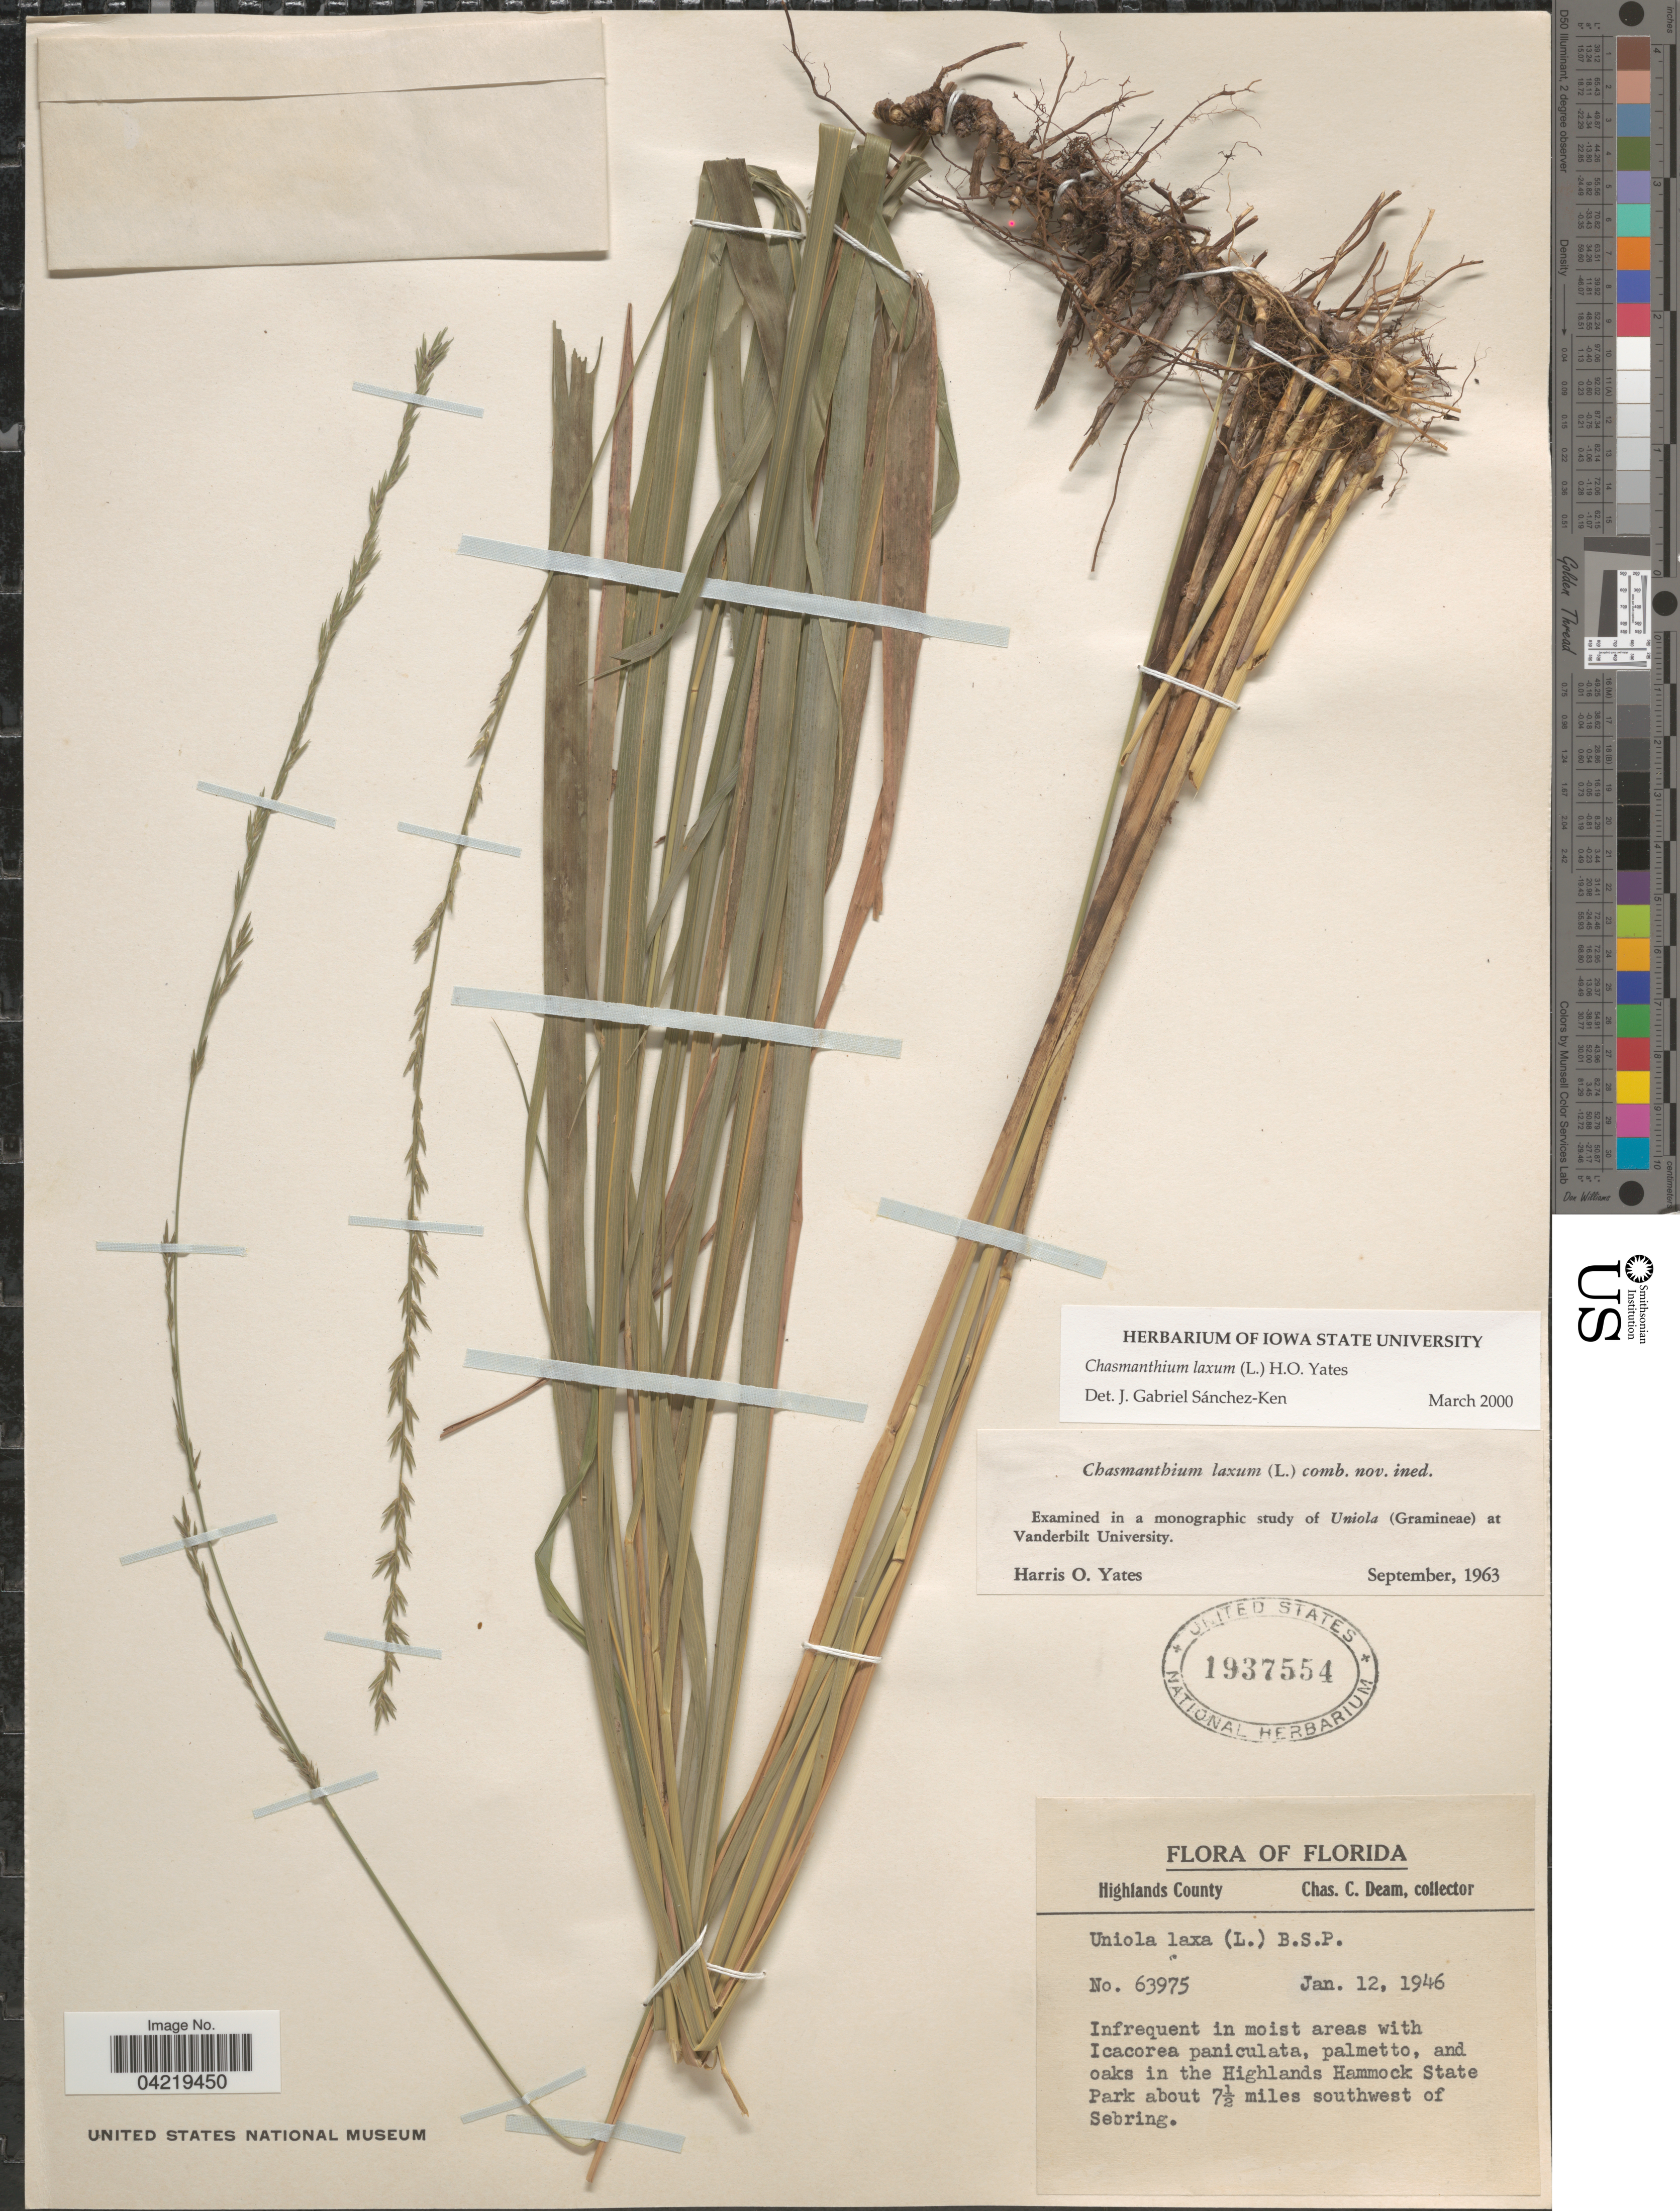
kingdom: Plantae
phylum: Tracheophyta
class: Liliopsida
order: Poales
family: Poaceae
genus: Chasmanthium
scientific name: Chasmanthium laxum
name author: (L.) H.O. Yates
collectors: C. C. Deam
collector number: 63975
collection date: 1946-01-12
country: United States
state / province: Florida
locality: Highlands County. In the Highlands Hammock State Park about 7½ miles southwest of Sebring.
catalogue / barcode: US 1937554